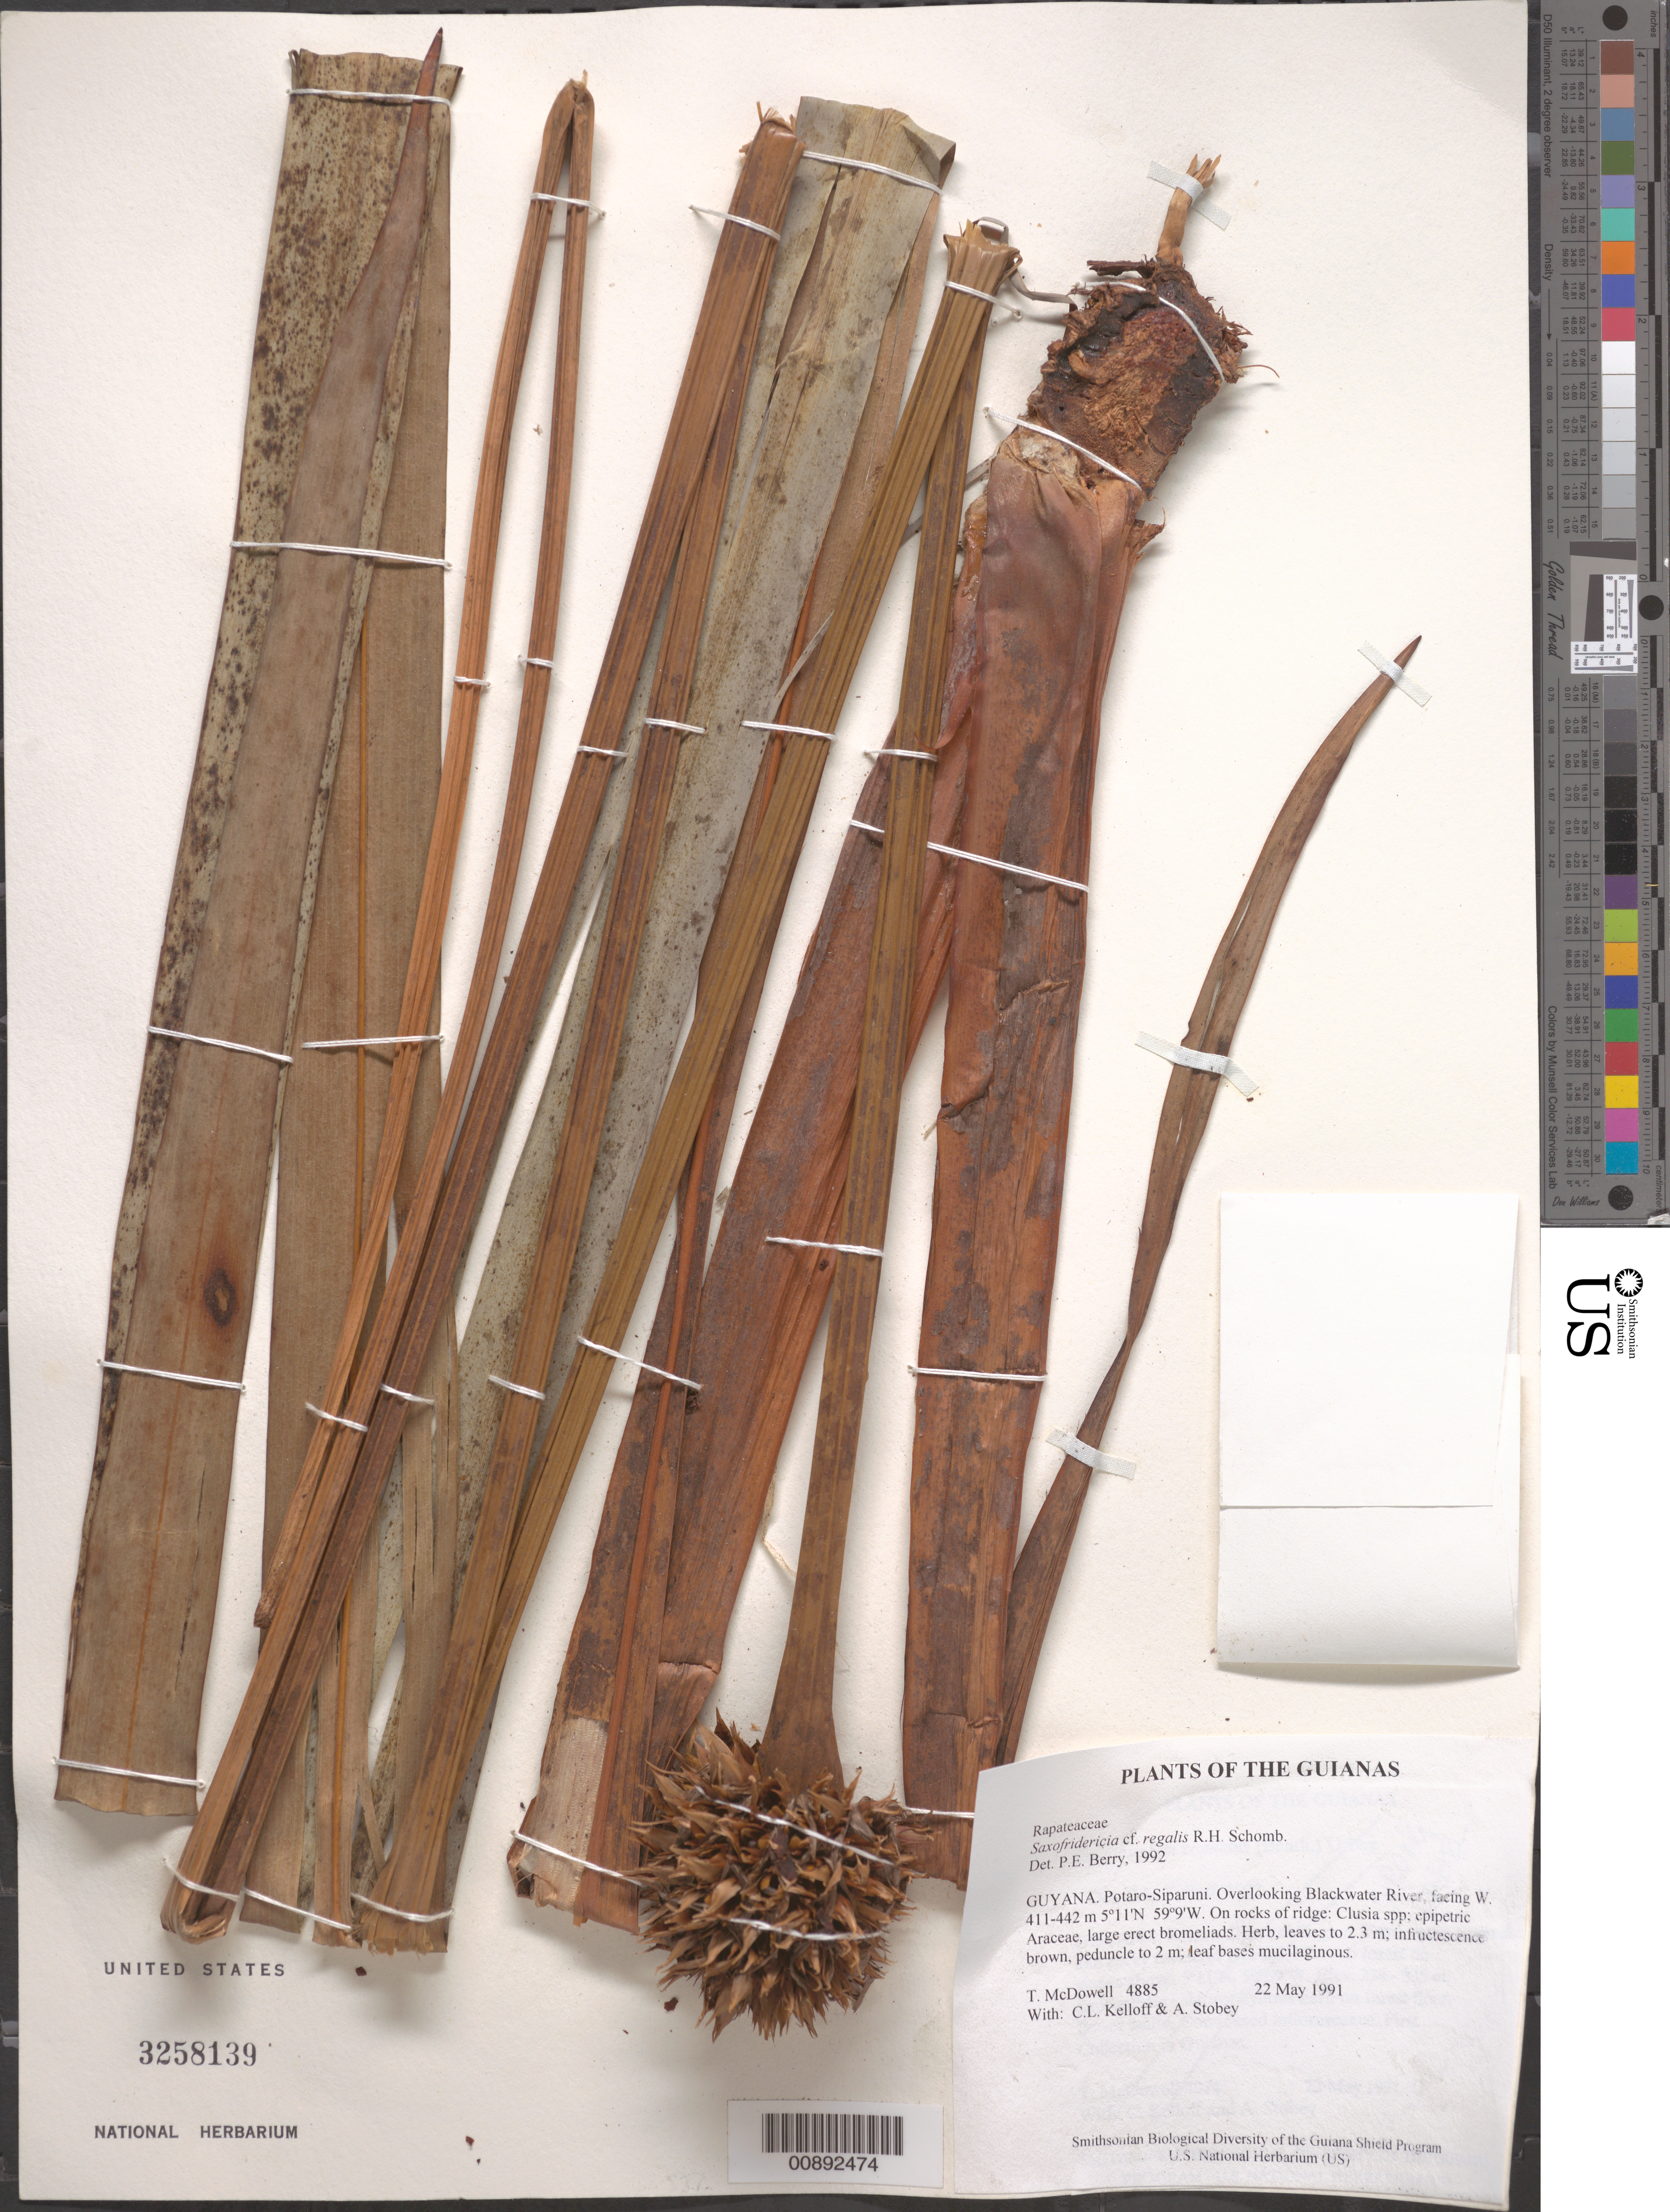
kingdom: Plantae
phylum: Tracheophyta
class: Liliopsida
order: Poales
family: Rapateaceae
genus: Saxofridericia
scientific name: Saxofridericia regalis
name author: R.H. Schomb.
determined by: Berry, P. E., (WIS), University of Wisconsin - Madison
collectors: T. McDowell, C. L. Kelloff & A. Stobey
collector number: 4885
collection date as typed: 22 May 1991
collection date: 1991-05-22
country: Guyana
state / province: Potaro-Siparuni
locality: Overlooking Blackwater River, facing W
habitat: On rocks of ridge: Clusia spp; epipetric Araceae, large erect bromeliads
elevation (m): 411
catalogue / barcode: US 3258139